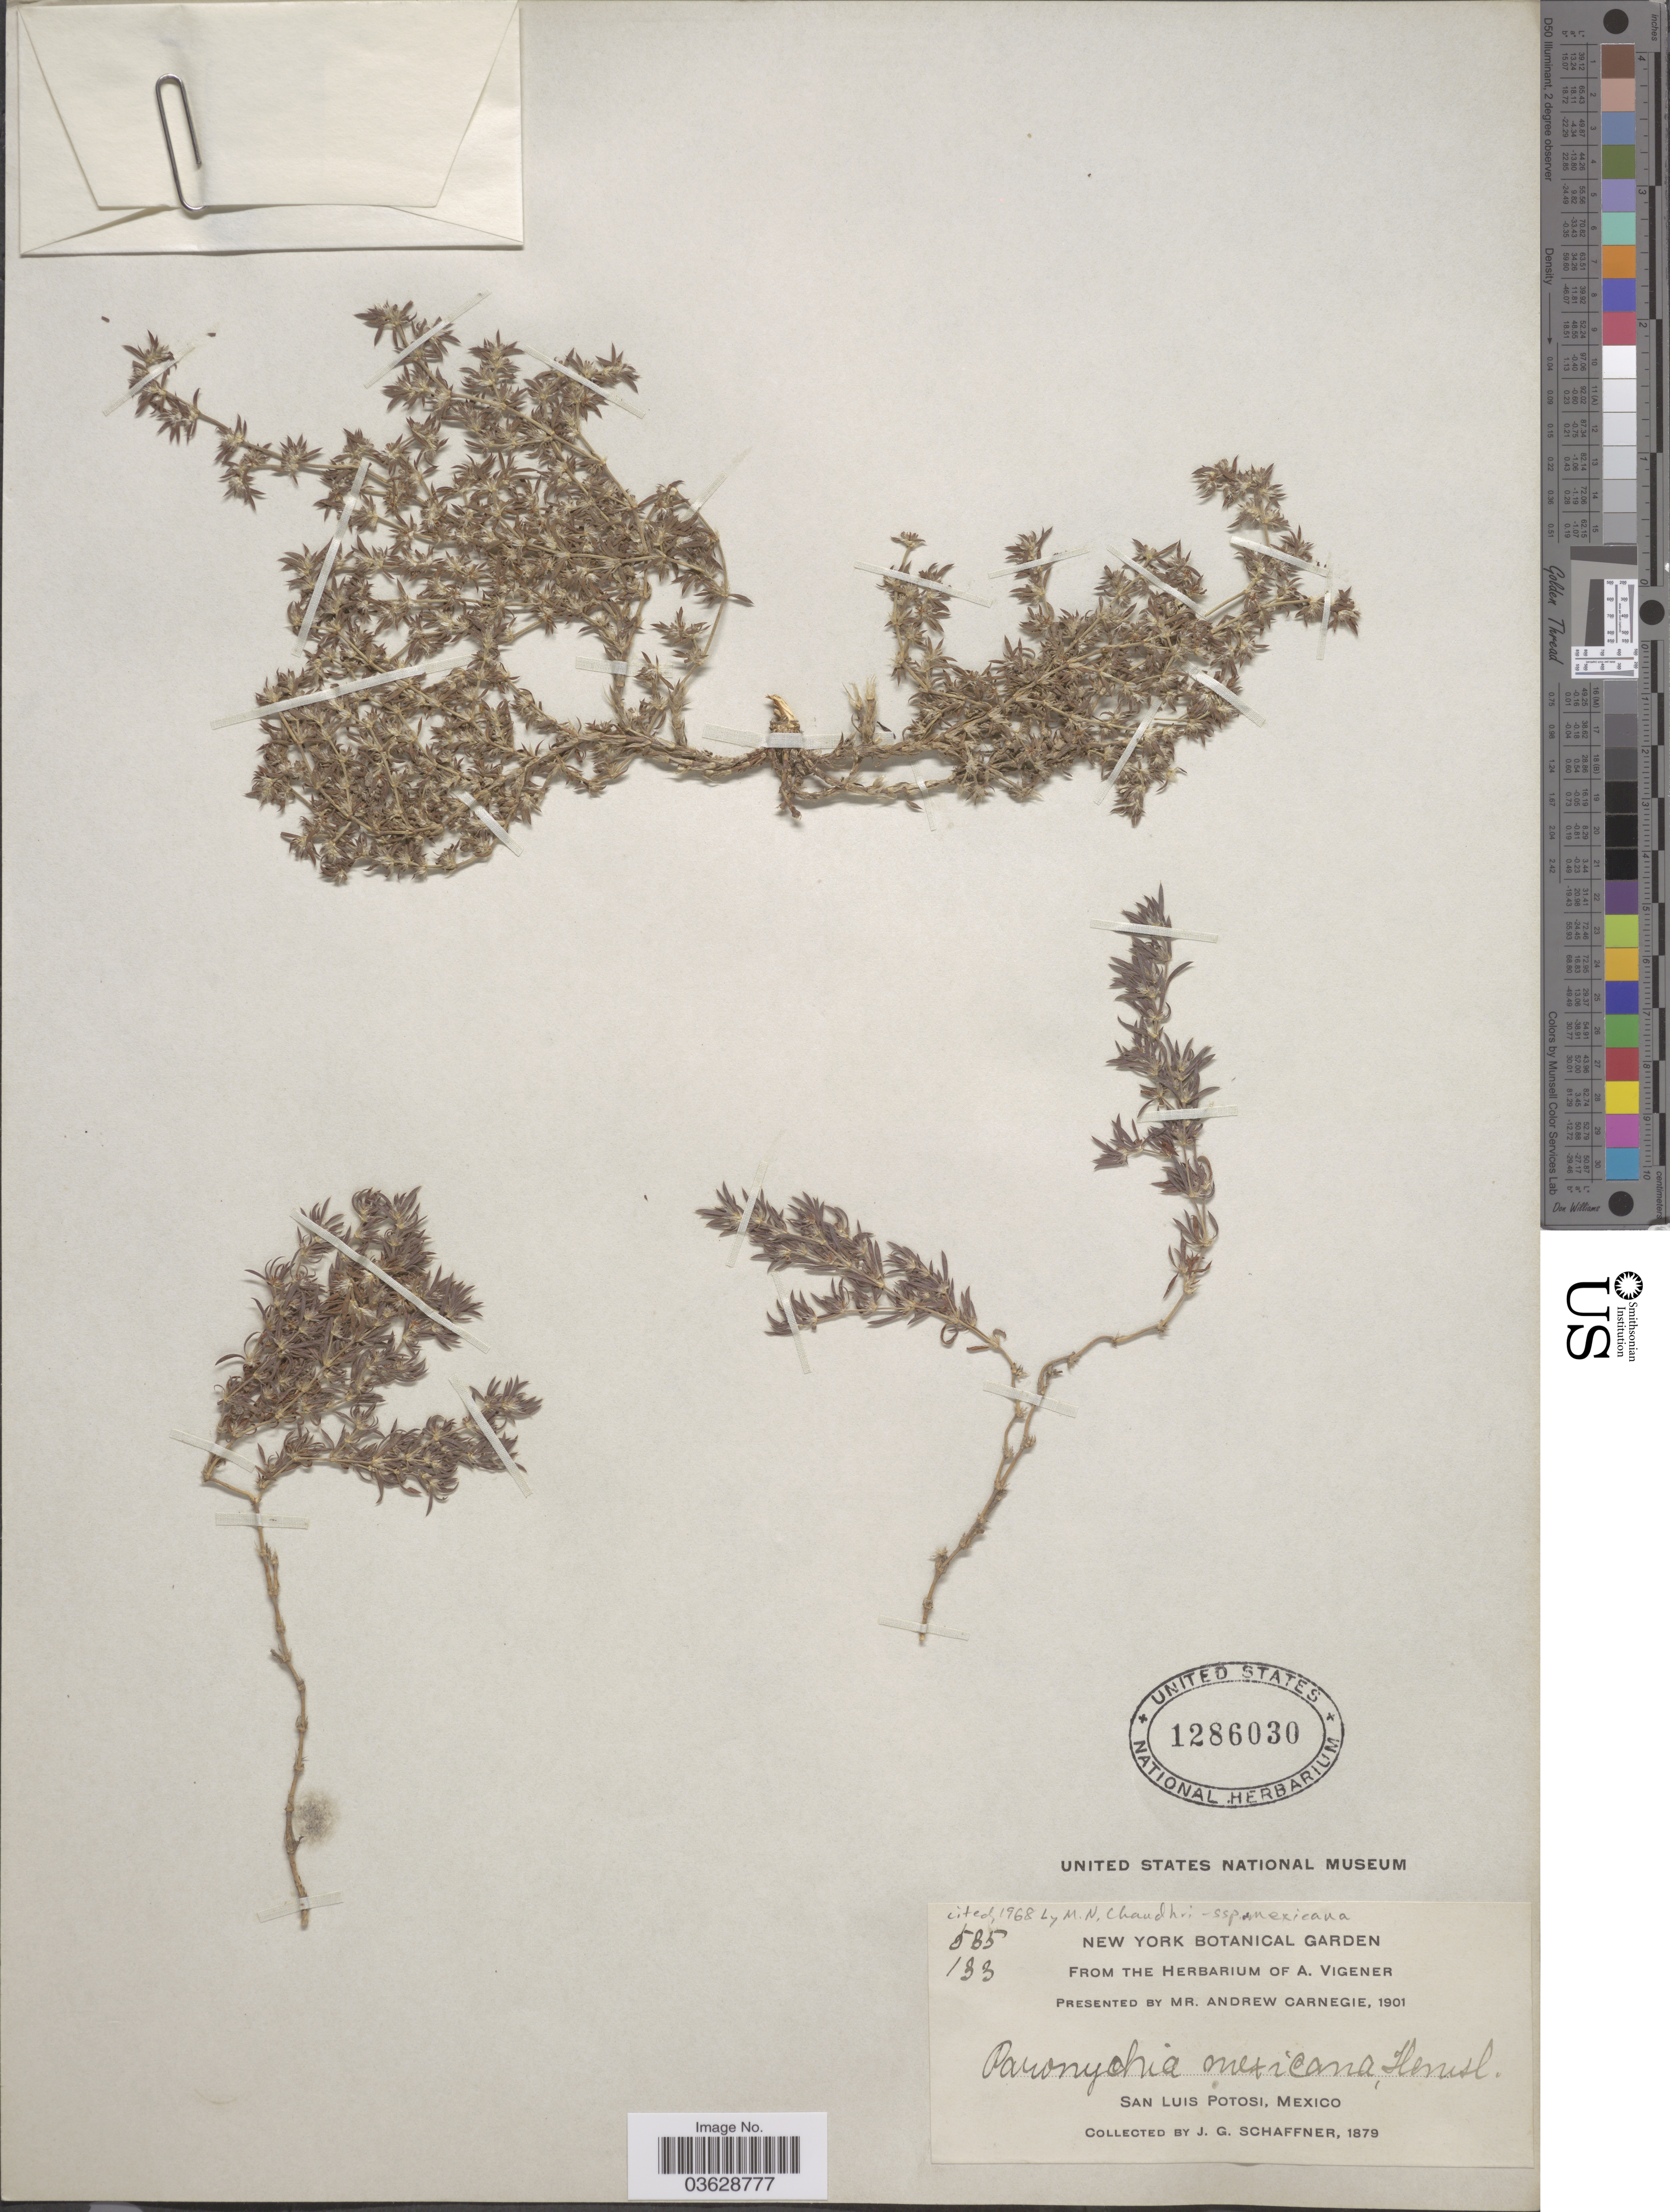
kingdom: Plantae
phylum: Tracheophyta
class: Magnoliopsida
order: Caryophyllales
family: Caryophyllaceae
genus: Paronychia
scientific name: Paronychia mexicana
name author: Hemsl.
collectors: J. G. Schaffner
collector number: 535/133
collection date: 1879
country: Mexico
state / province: San Luis Potosí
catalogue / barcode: US 1286030